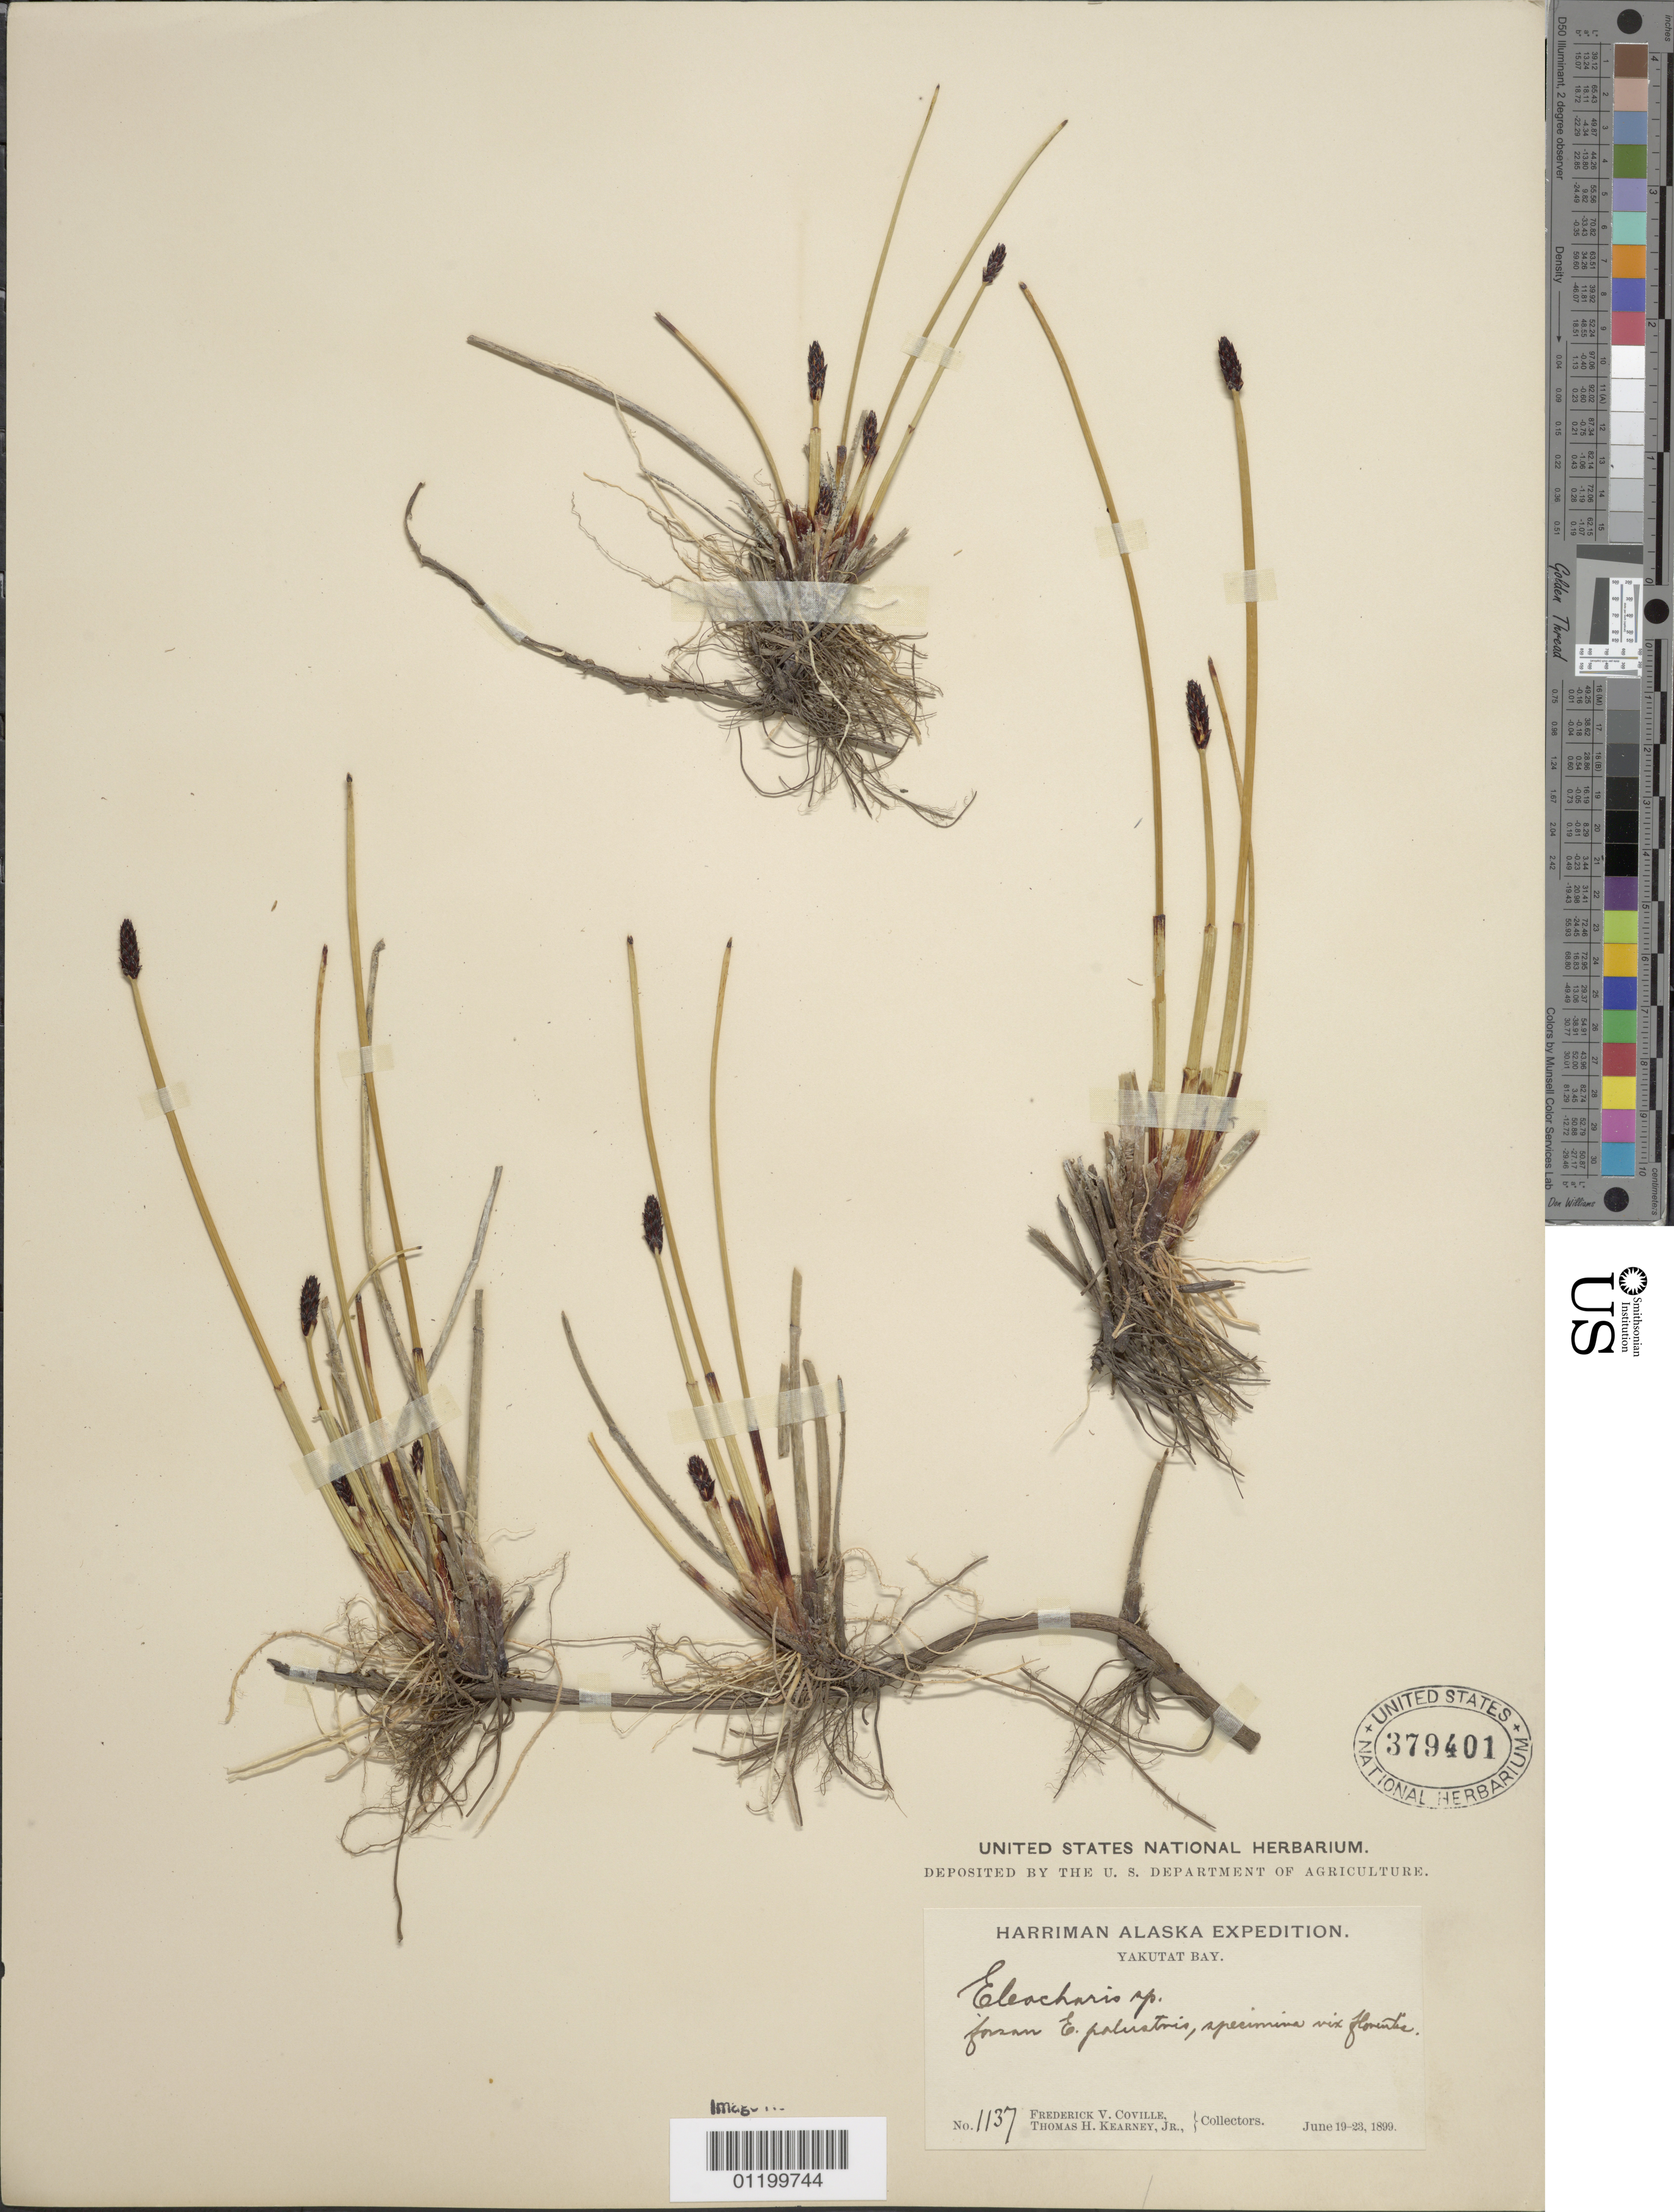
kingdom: Plantae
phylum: Tracheophyta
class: Liliopsida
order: Poales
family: Cyperaceae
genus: Eleocharis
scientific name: Eleocharis sp.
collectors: F. V. Coville & T. H. Kearney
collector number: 1137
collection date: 1899-06-19/1899-06-23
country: United States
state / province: Alaska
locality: Yakutat Bay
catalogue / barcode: US 379401